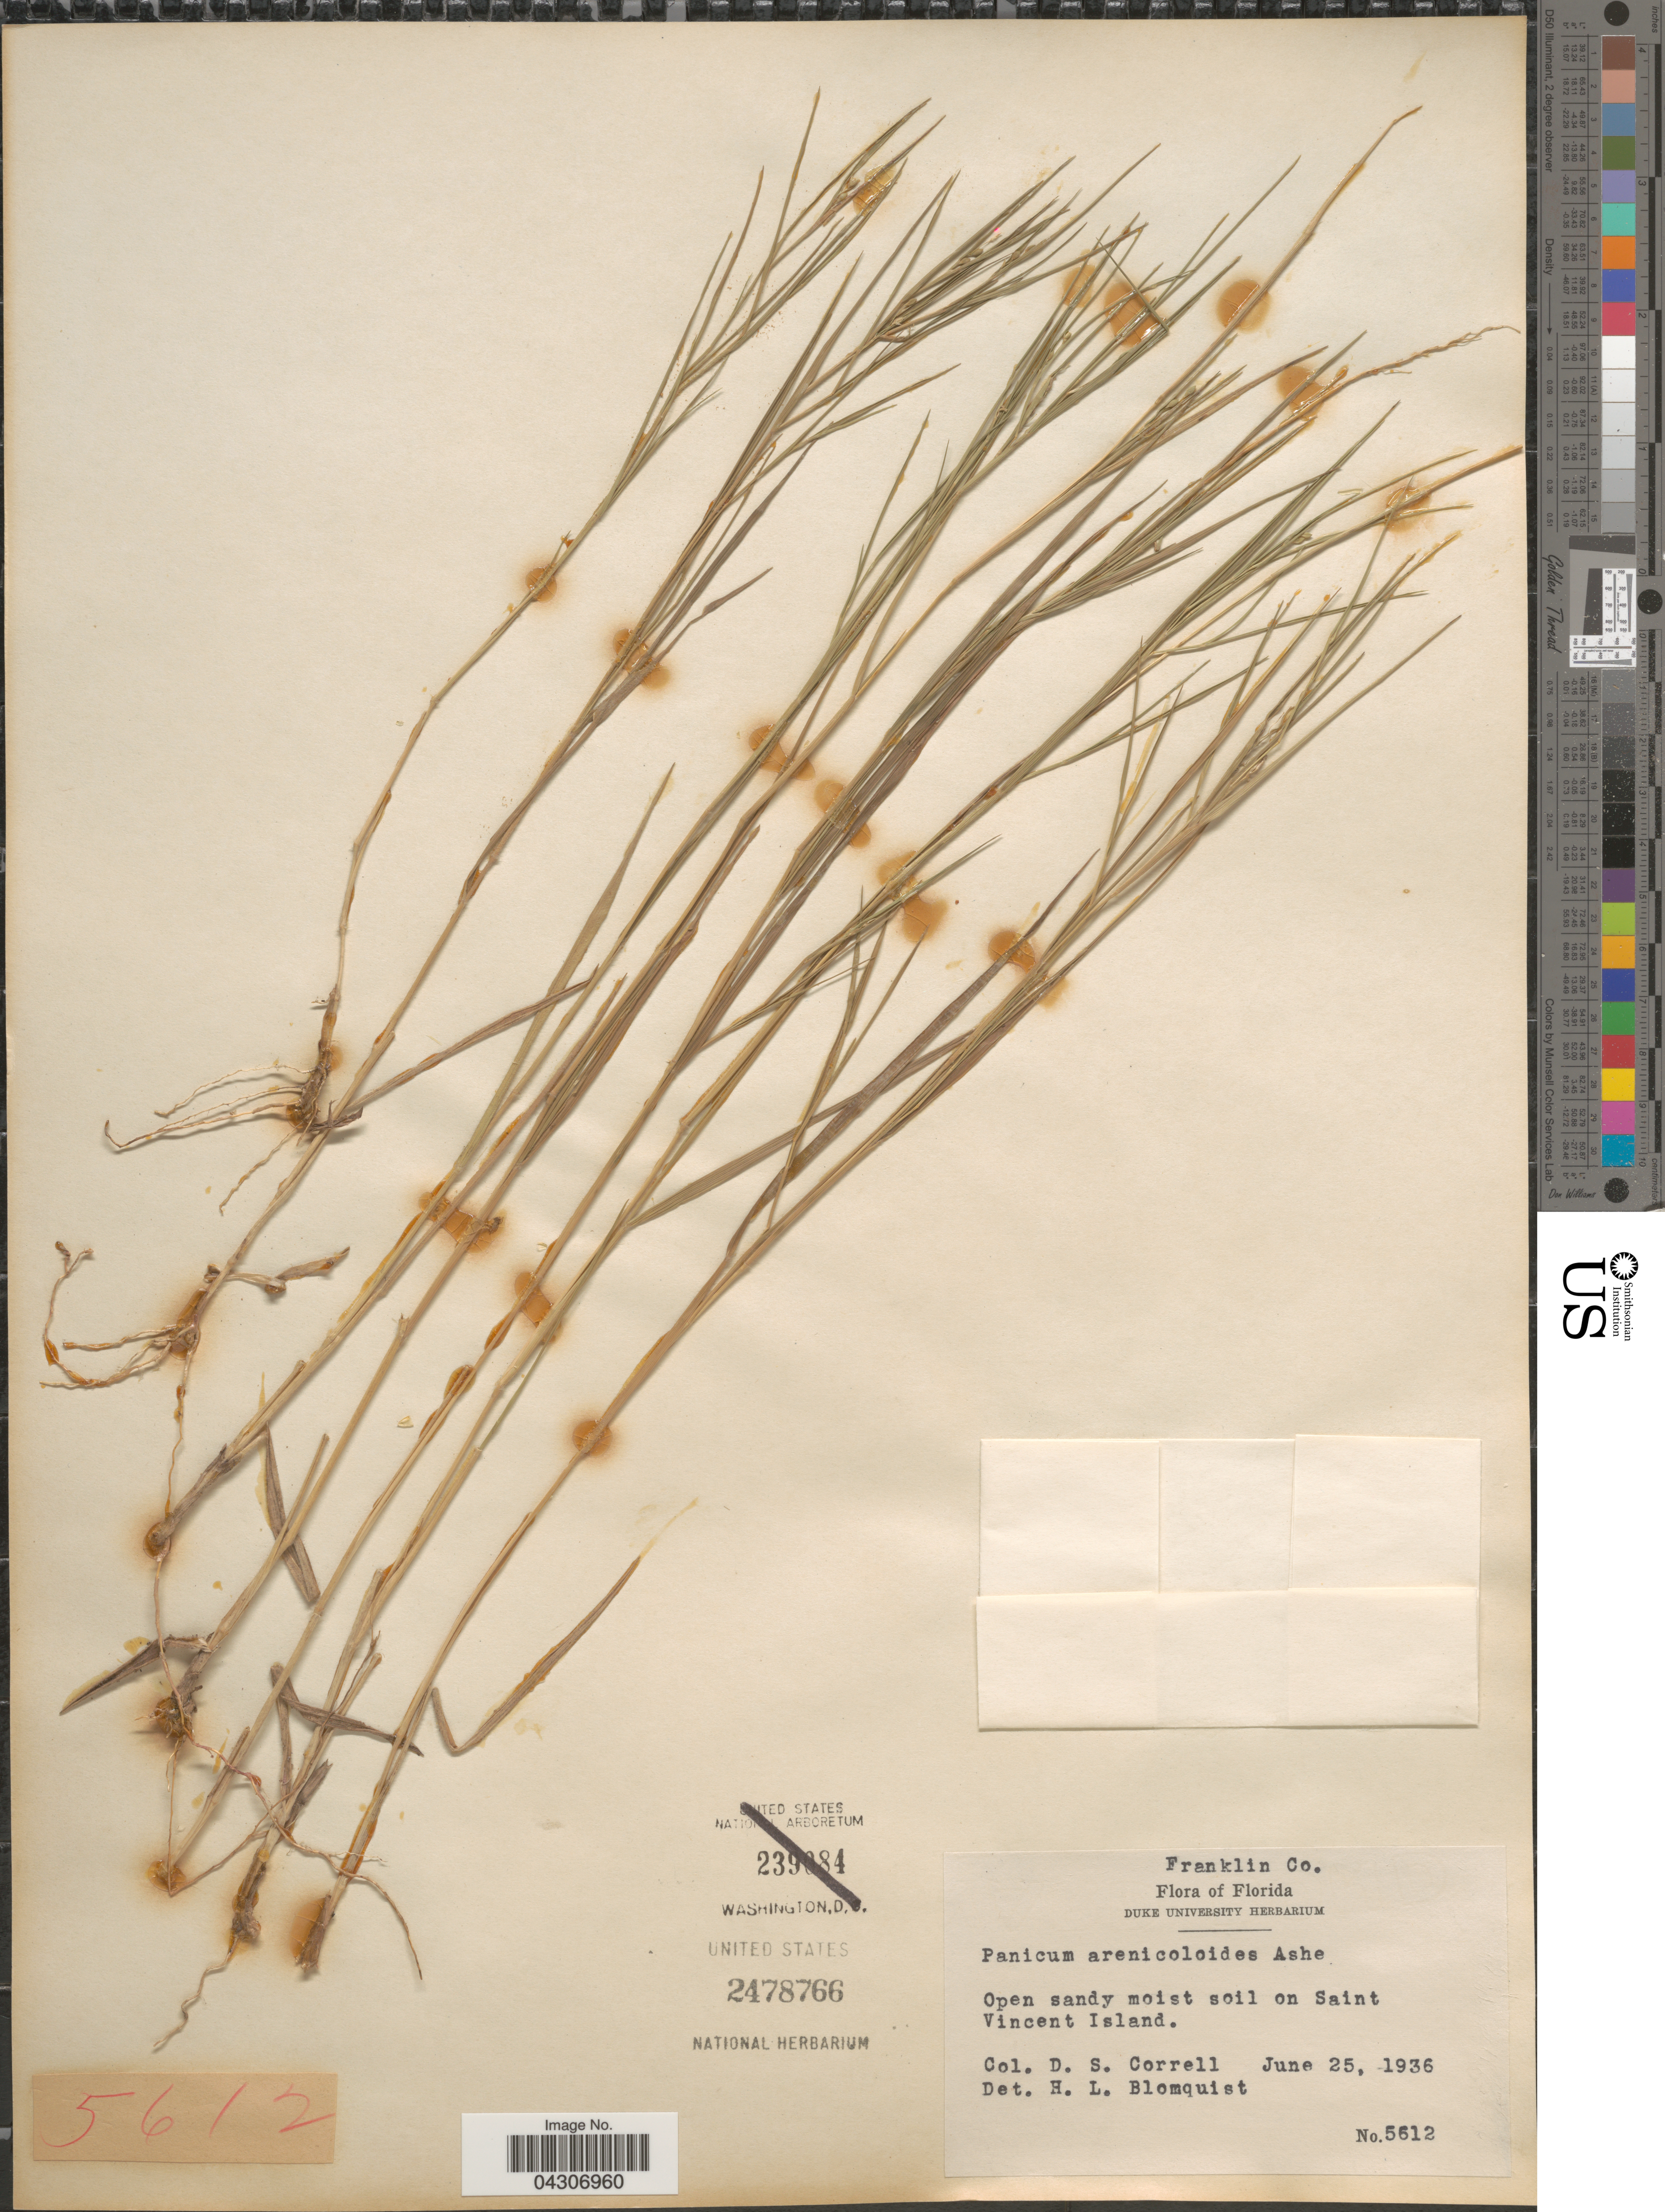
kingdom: Plantae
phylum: Tracheophyta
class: Liliopsida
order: Poales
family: Poaceae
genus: Dichanthelium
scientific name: Dichanthelium aciculare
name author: (Desv. ex Poir.) Gould & C.A. Clark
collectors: D. S. Correll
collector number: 5612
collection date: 1936-06-25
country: United States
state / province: Florida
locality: Franklin Co. Open sandy moist soil on Saint Vincent Island.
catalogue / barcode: US 2478766